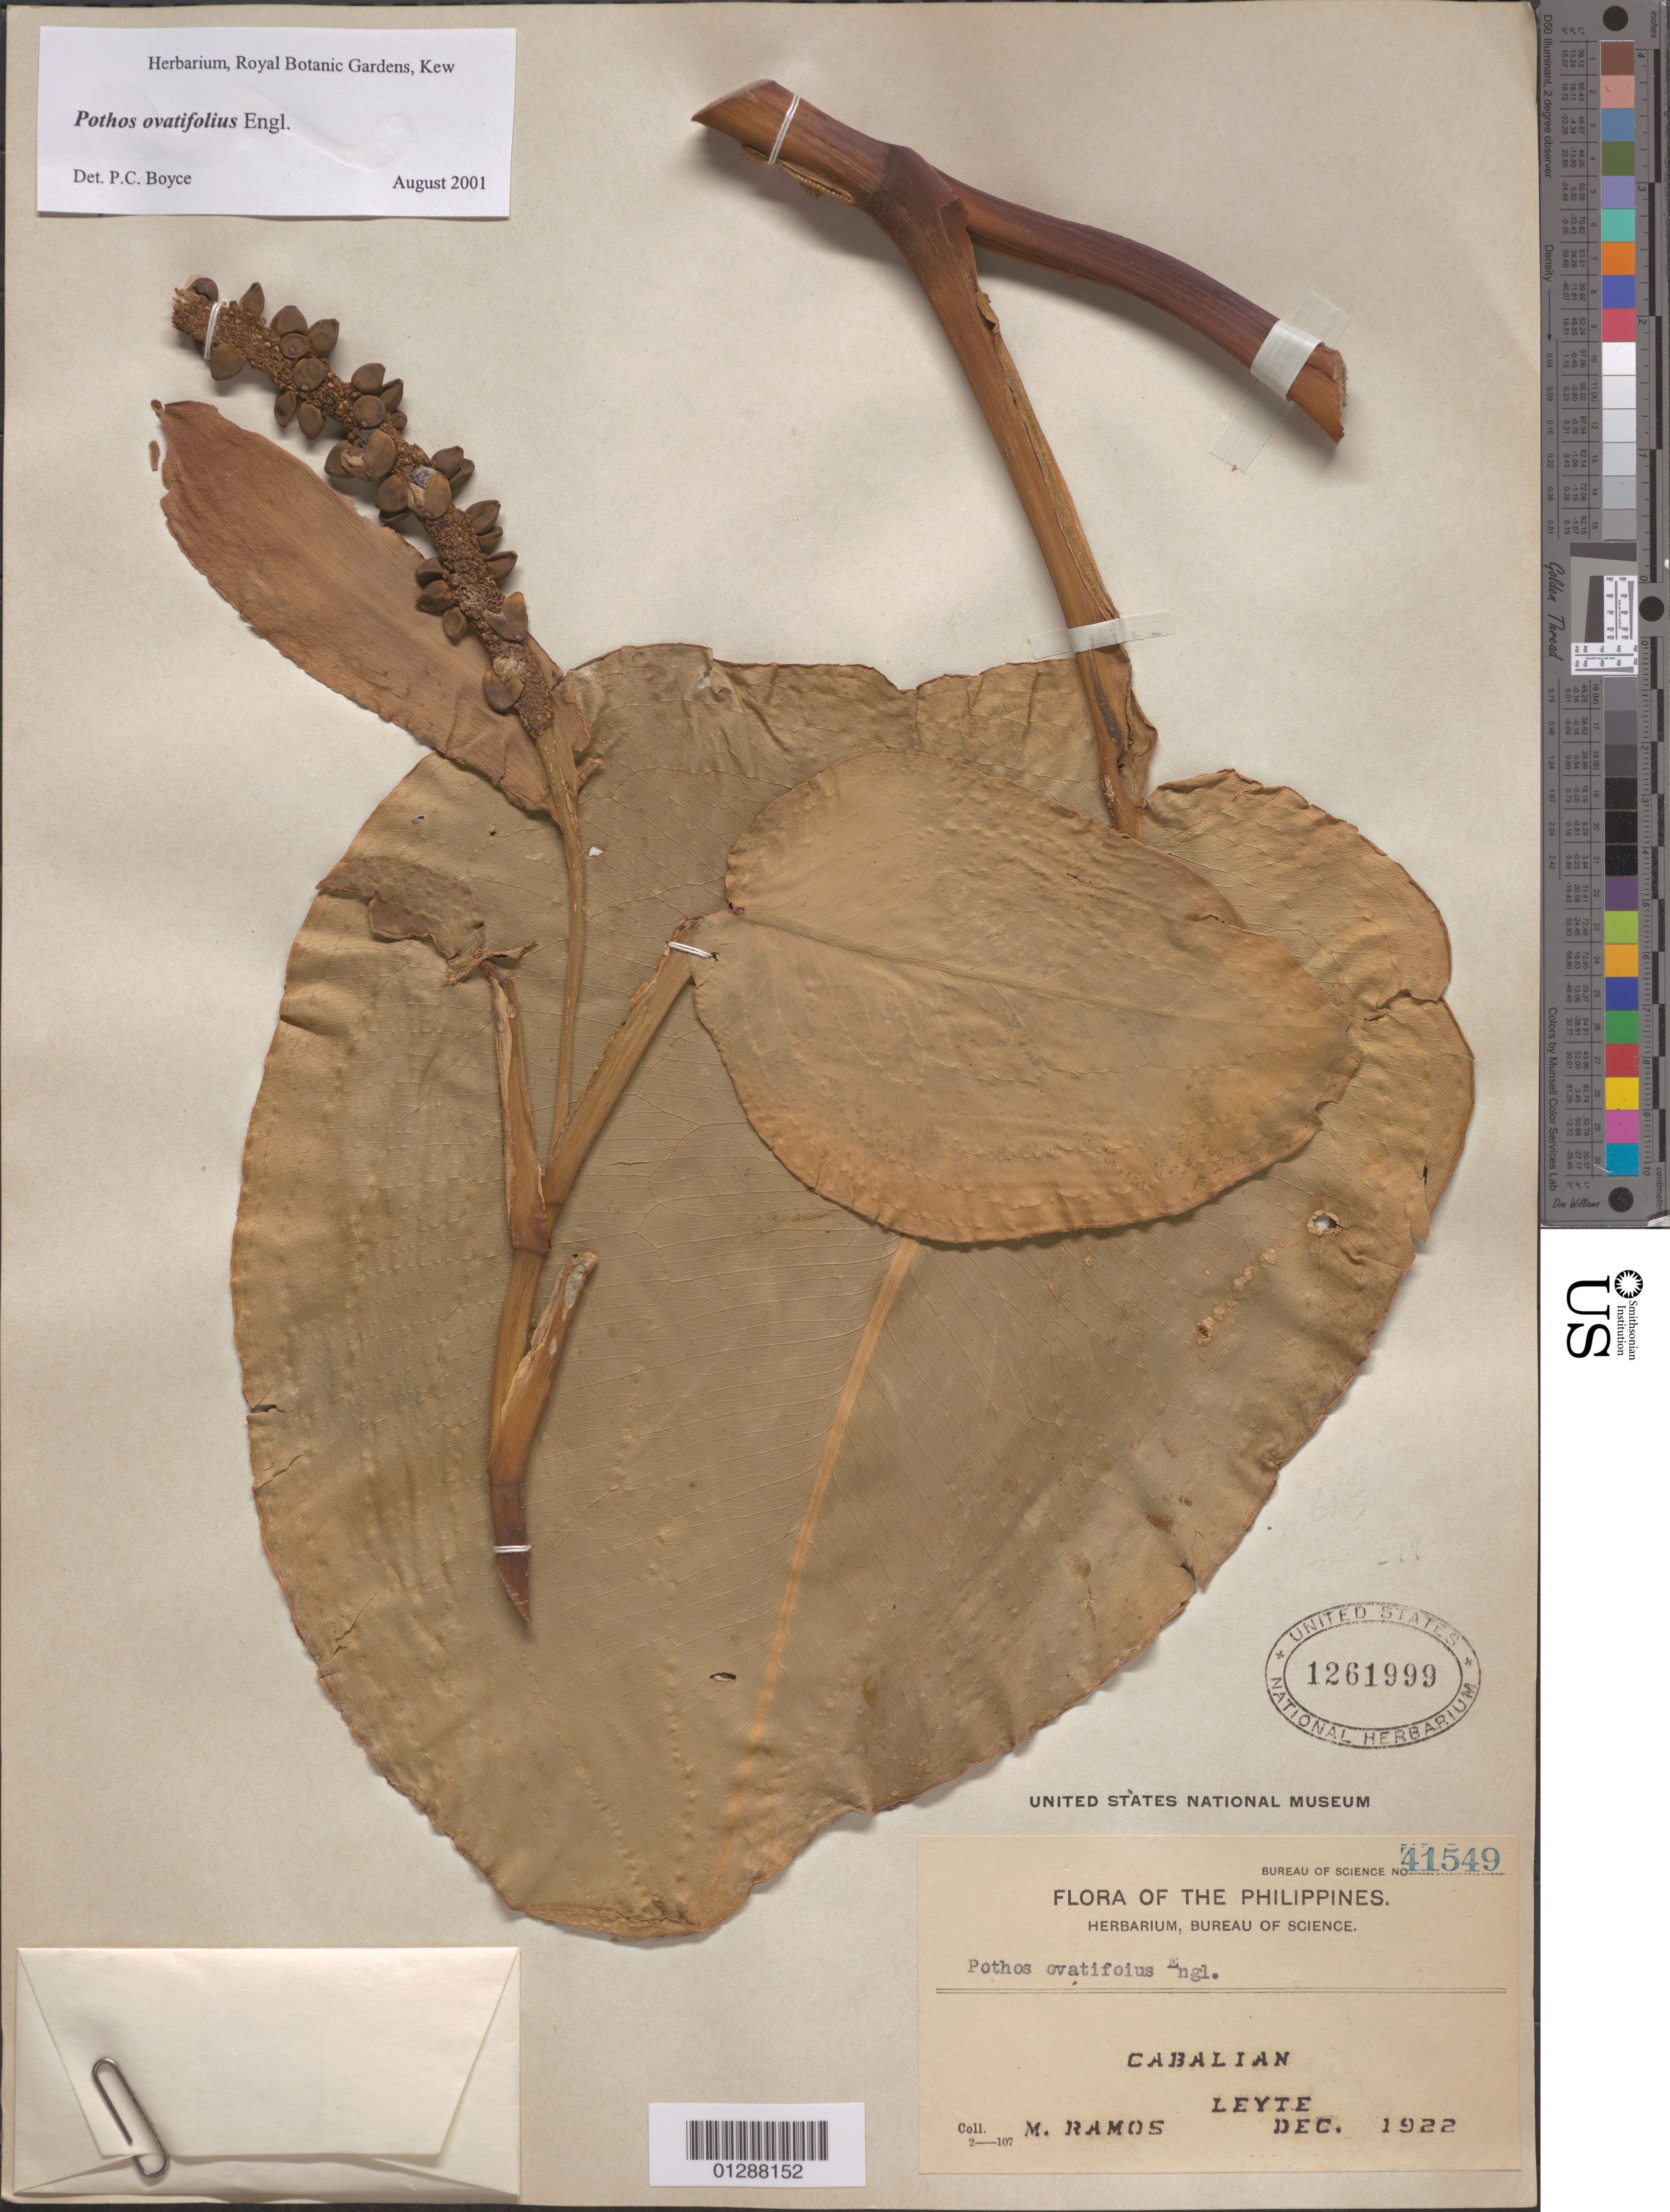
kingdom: Plantae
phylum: Tracheophyta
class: Liliopsida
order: Alismatales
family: Araceae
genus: Pothos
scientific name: Pothos ovatifolius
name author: Engl.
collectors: M. Ramos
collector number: Bureau of Science 41549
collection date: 1922-12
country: Philippines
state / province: Eastern Visayas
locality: Cabalian. Leyte.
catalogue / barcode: US 1261999